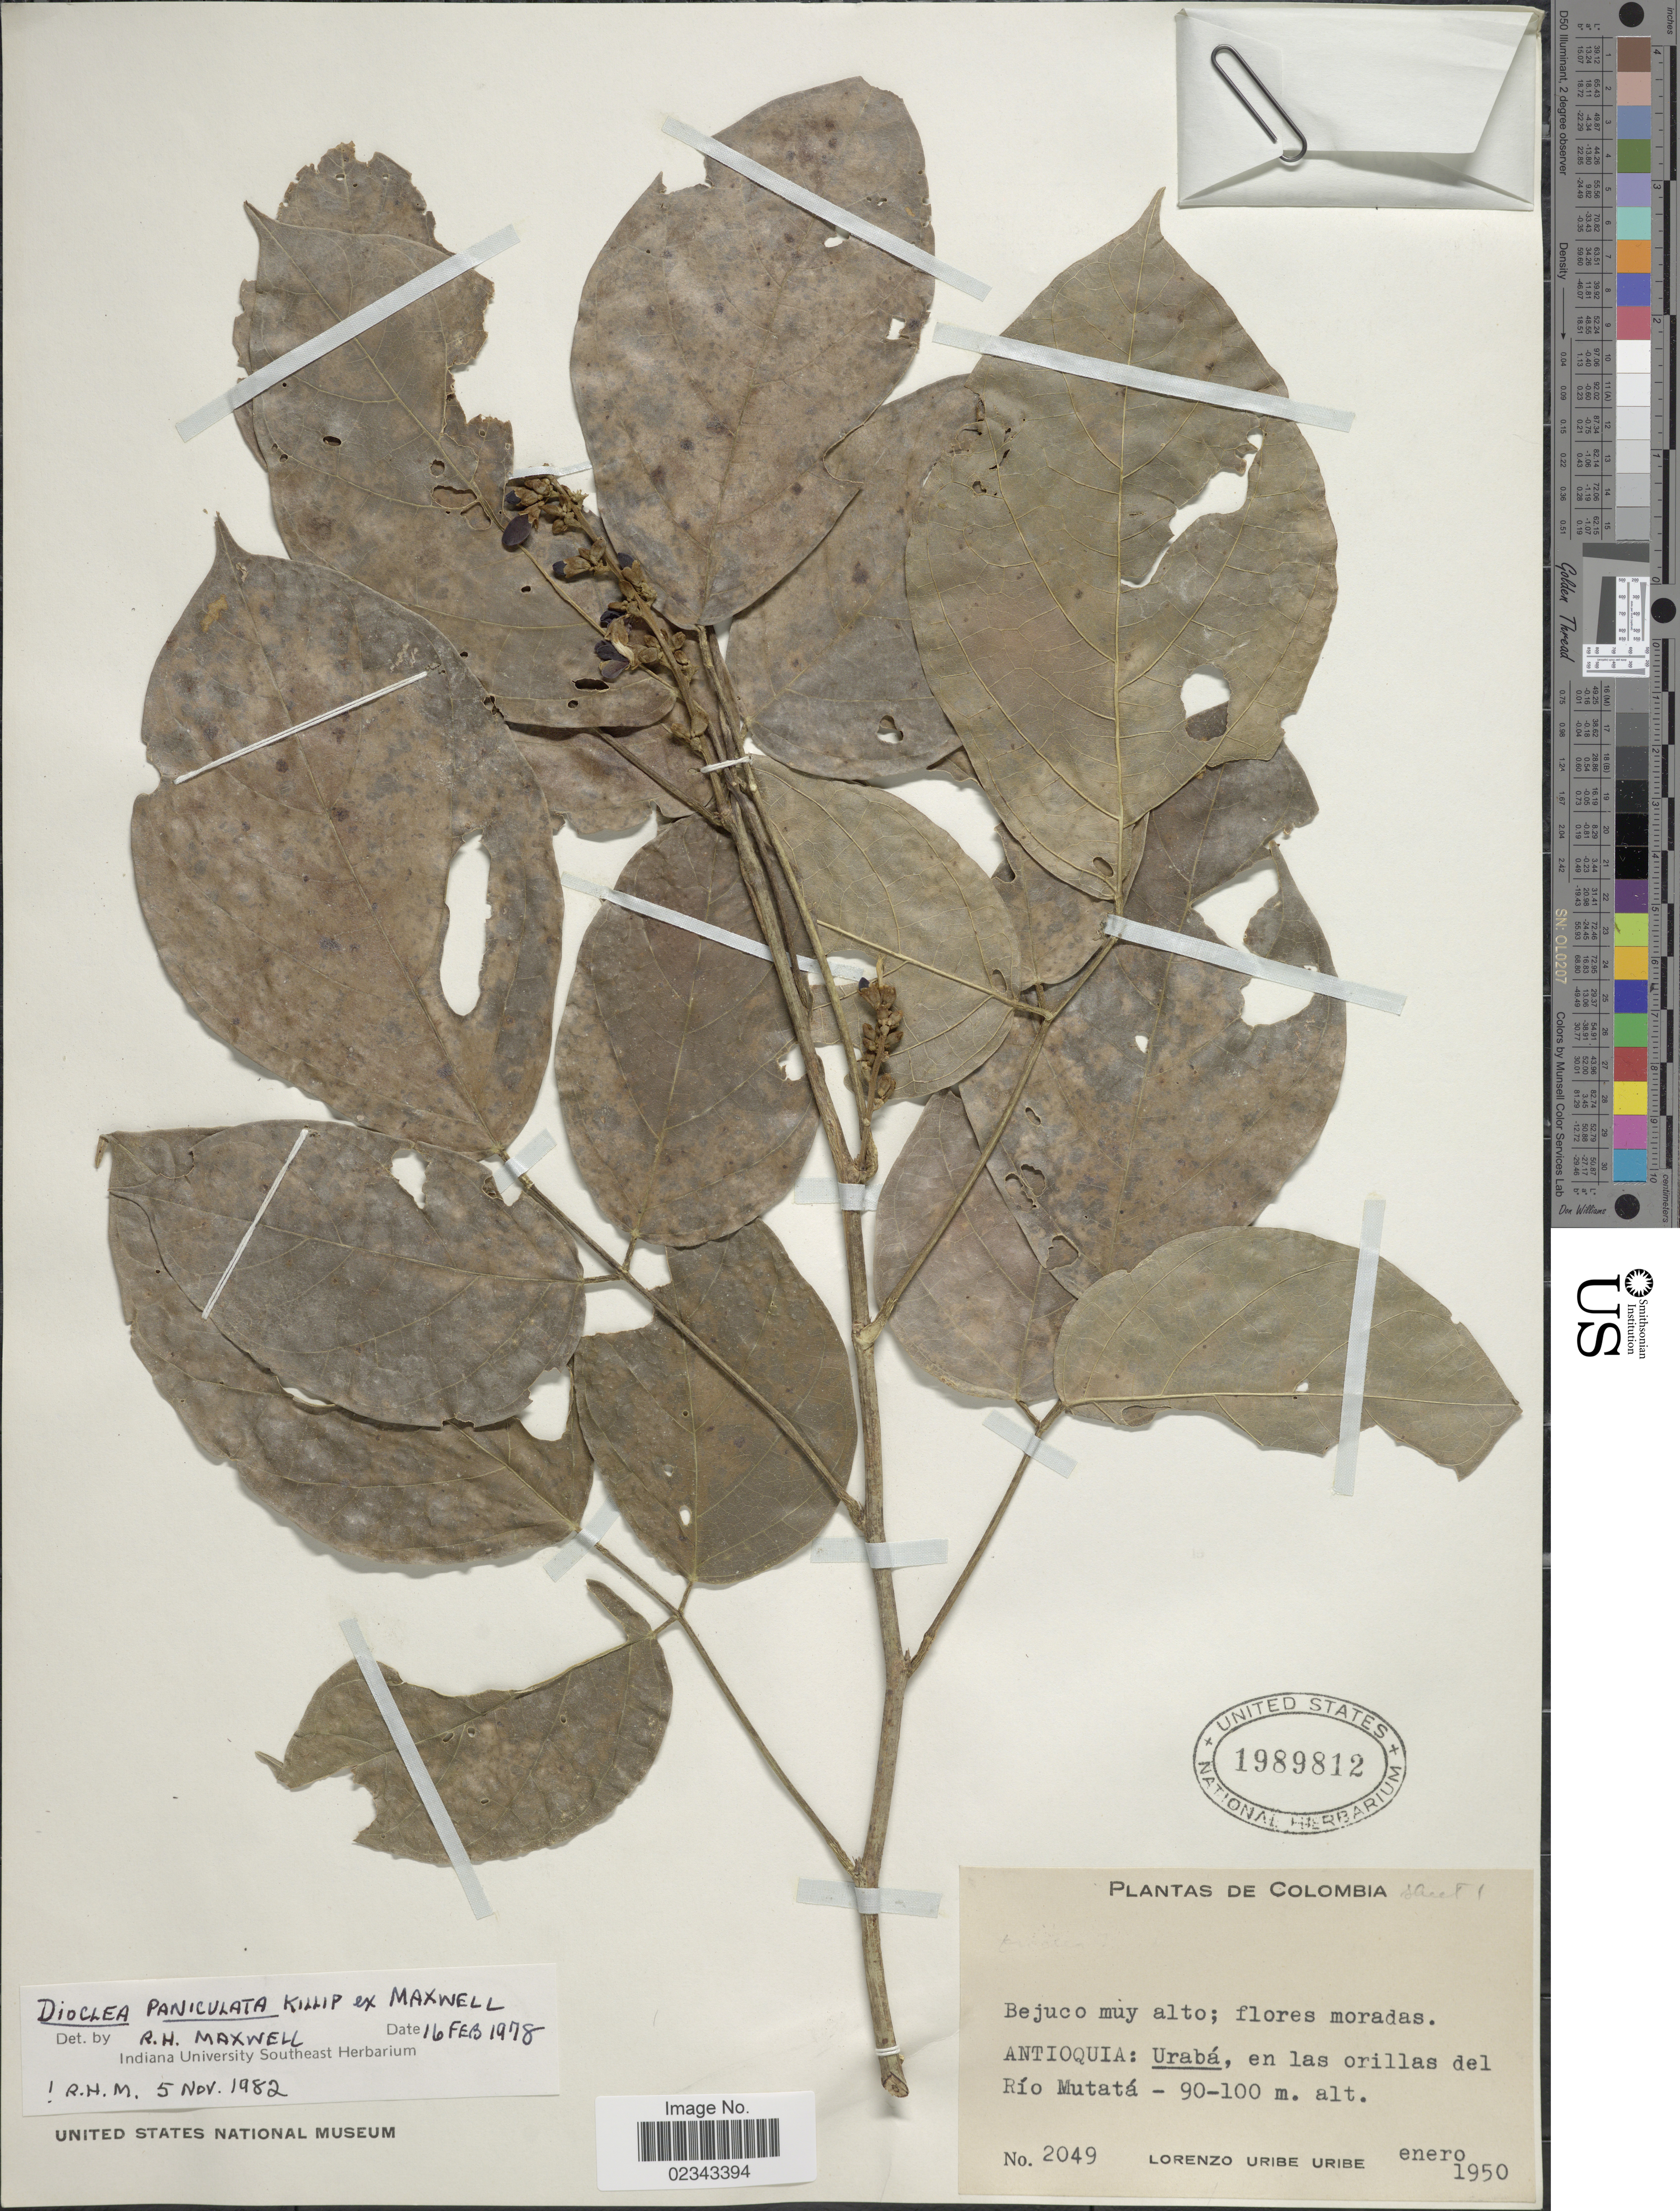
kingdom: Plantae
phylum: Tracheophyta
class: Magnoliopsida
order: Fabales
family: Fabaceae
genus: Dioclea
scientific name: Dioclea paniculata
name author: Killip ex R.H. Maxwell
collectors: L. Uribe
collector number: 2049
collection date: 1950-01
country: Colombia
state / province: Antioquia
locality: Urabá, en las orillas del Río Mutatá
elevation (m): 90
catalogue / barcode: US 1989812